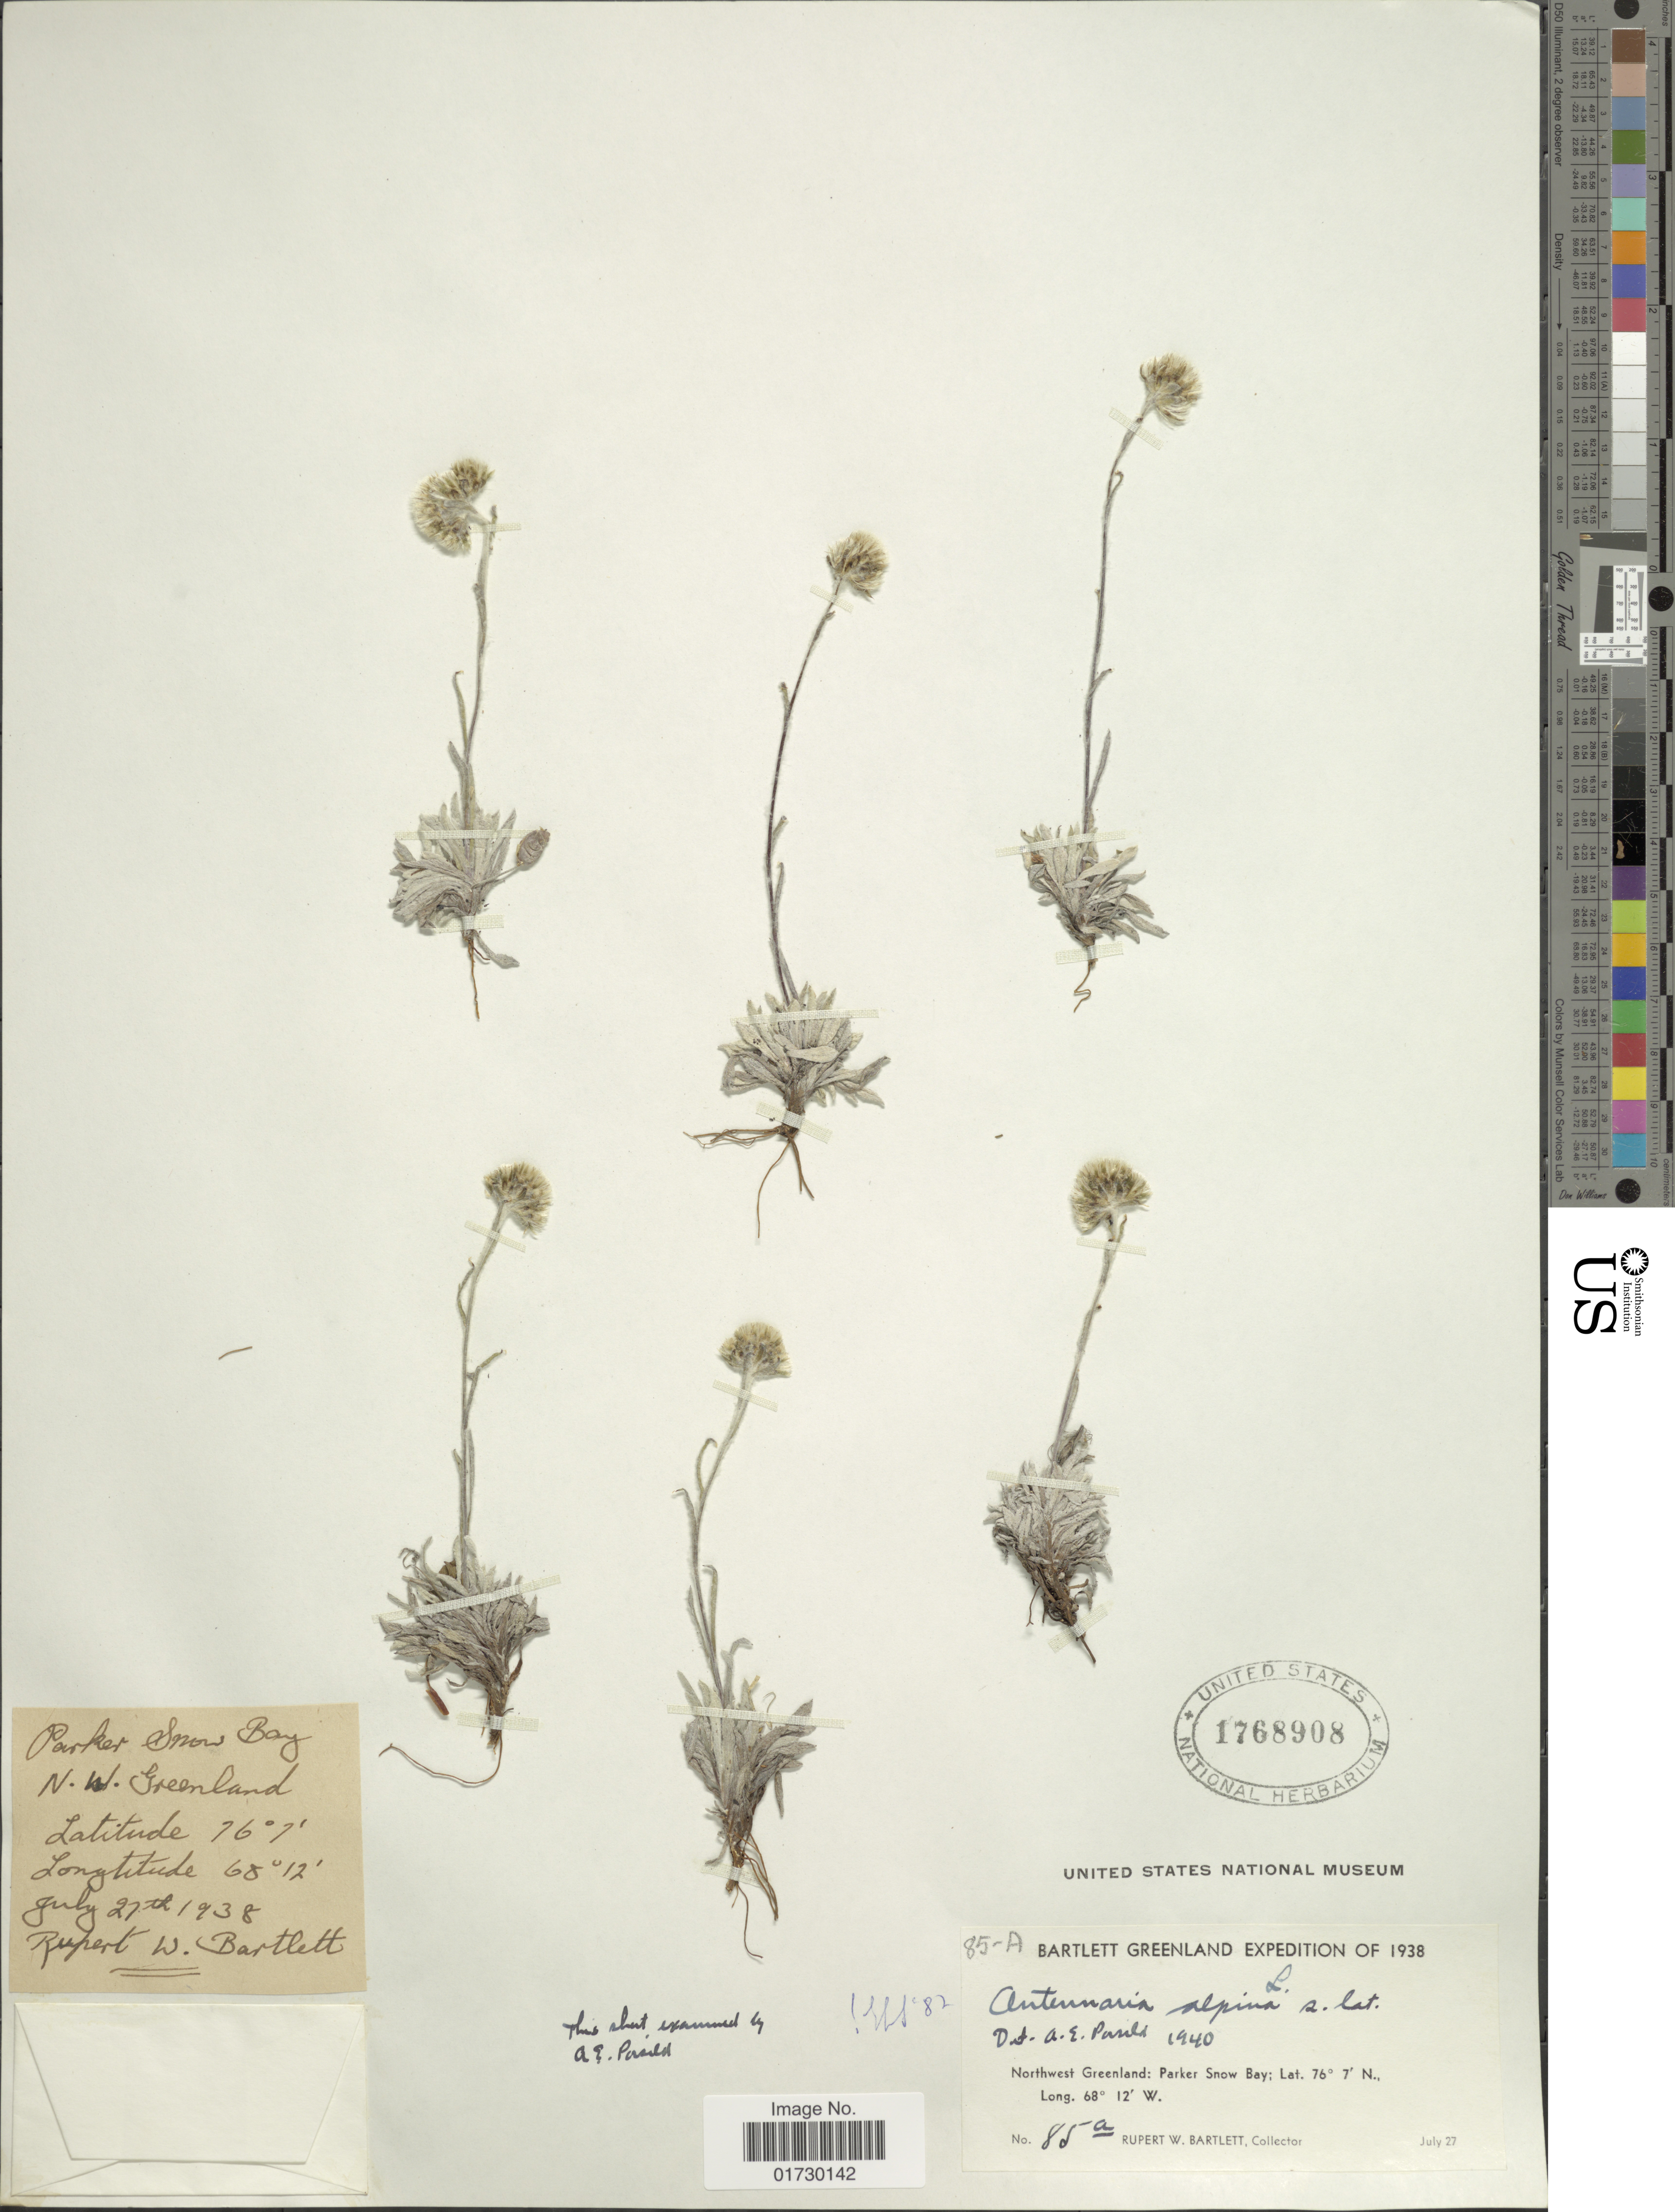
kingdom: Plantae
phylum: Tracheophyta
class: Magnoliopsida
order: Asterales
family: Asteraceae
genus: Antennaria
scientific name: Antennaria alpina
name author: (L.) Gaertn.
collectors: R. W. Bartlett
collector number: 85a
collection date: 1938-07-27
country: Greenland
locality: Northwest Greenland: Parker Snow Bay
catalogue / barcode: US 1768908